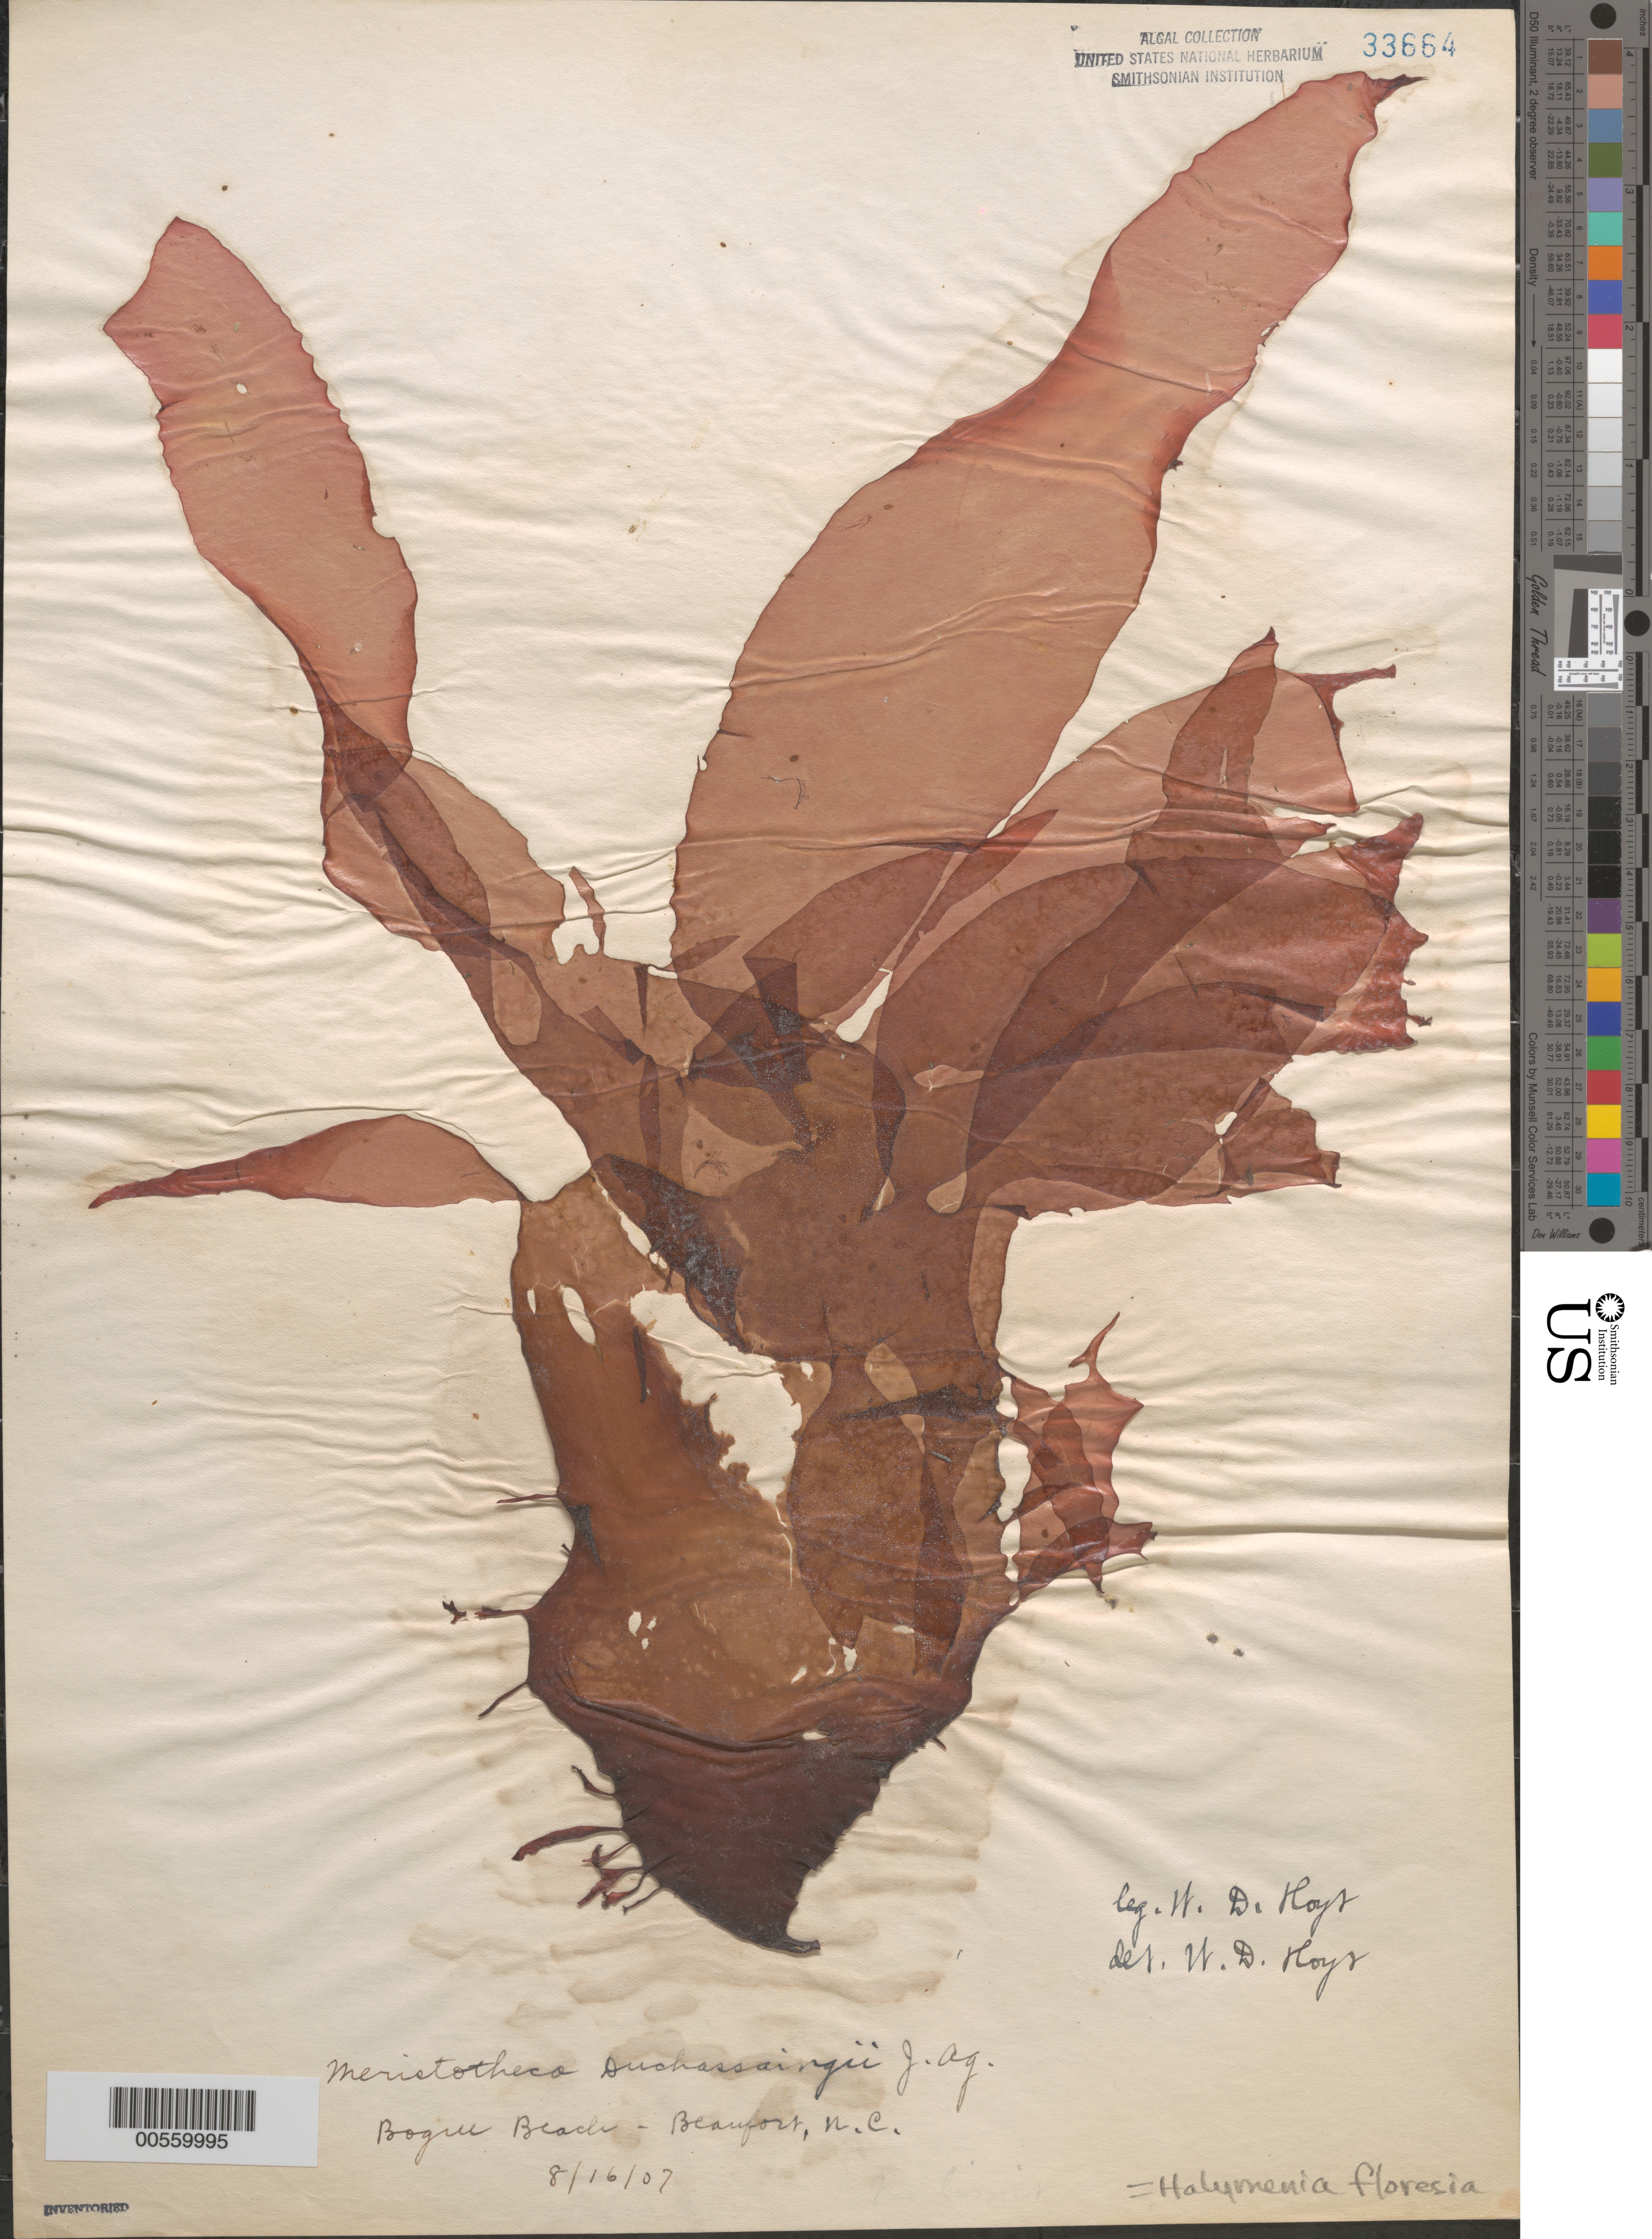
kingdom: Plantae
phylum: Rhodophyta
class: Florideophyceae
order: Halymeniales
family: Halymeniaceae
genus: Halymenia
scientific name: Halymenia floresii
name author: (Clemente) C. Agardh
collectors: W. D. Hoyt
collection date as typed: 16 Aug 1907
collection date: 1907-08-16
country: United States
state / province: North Carolina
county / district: Carteret County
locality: Beaufort, Bogue Beach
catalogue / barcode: US 33664